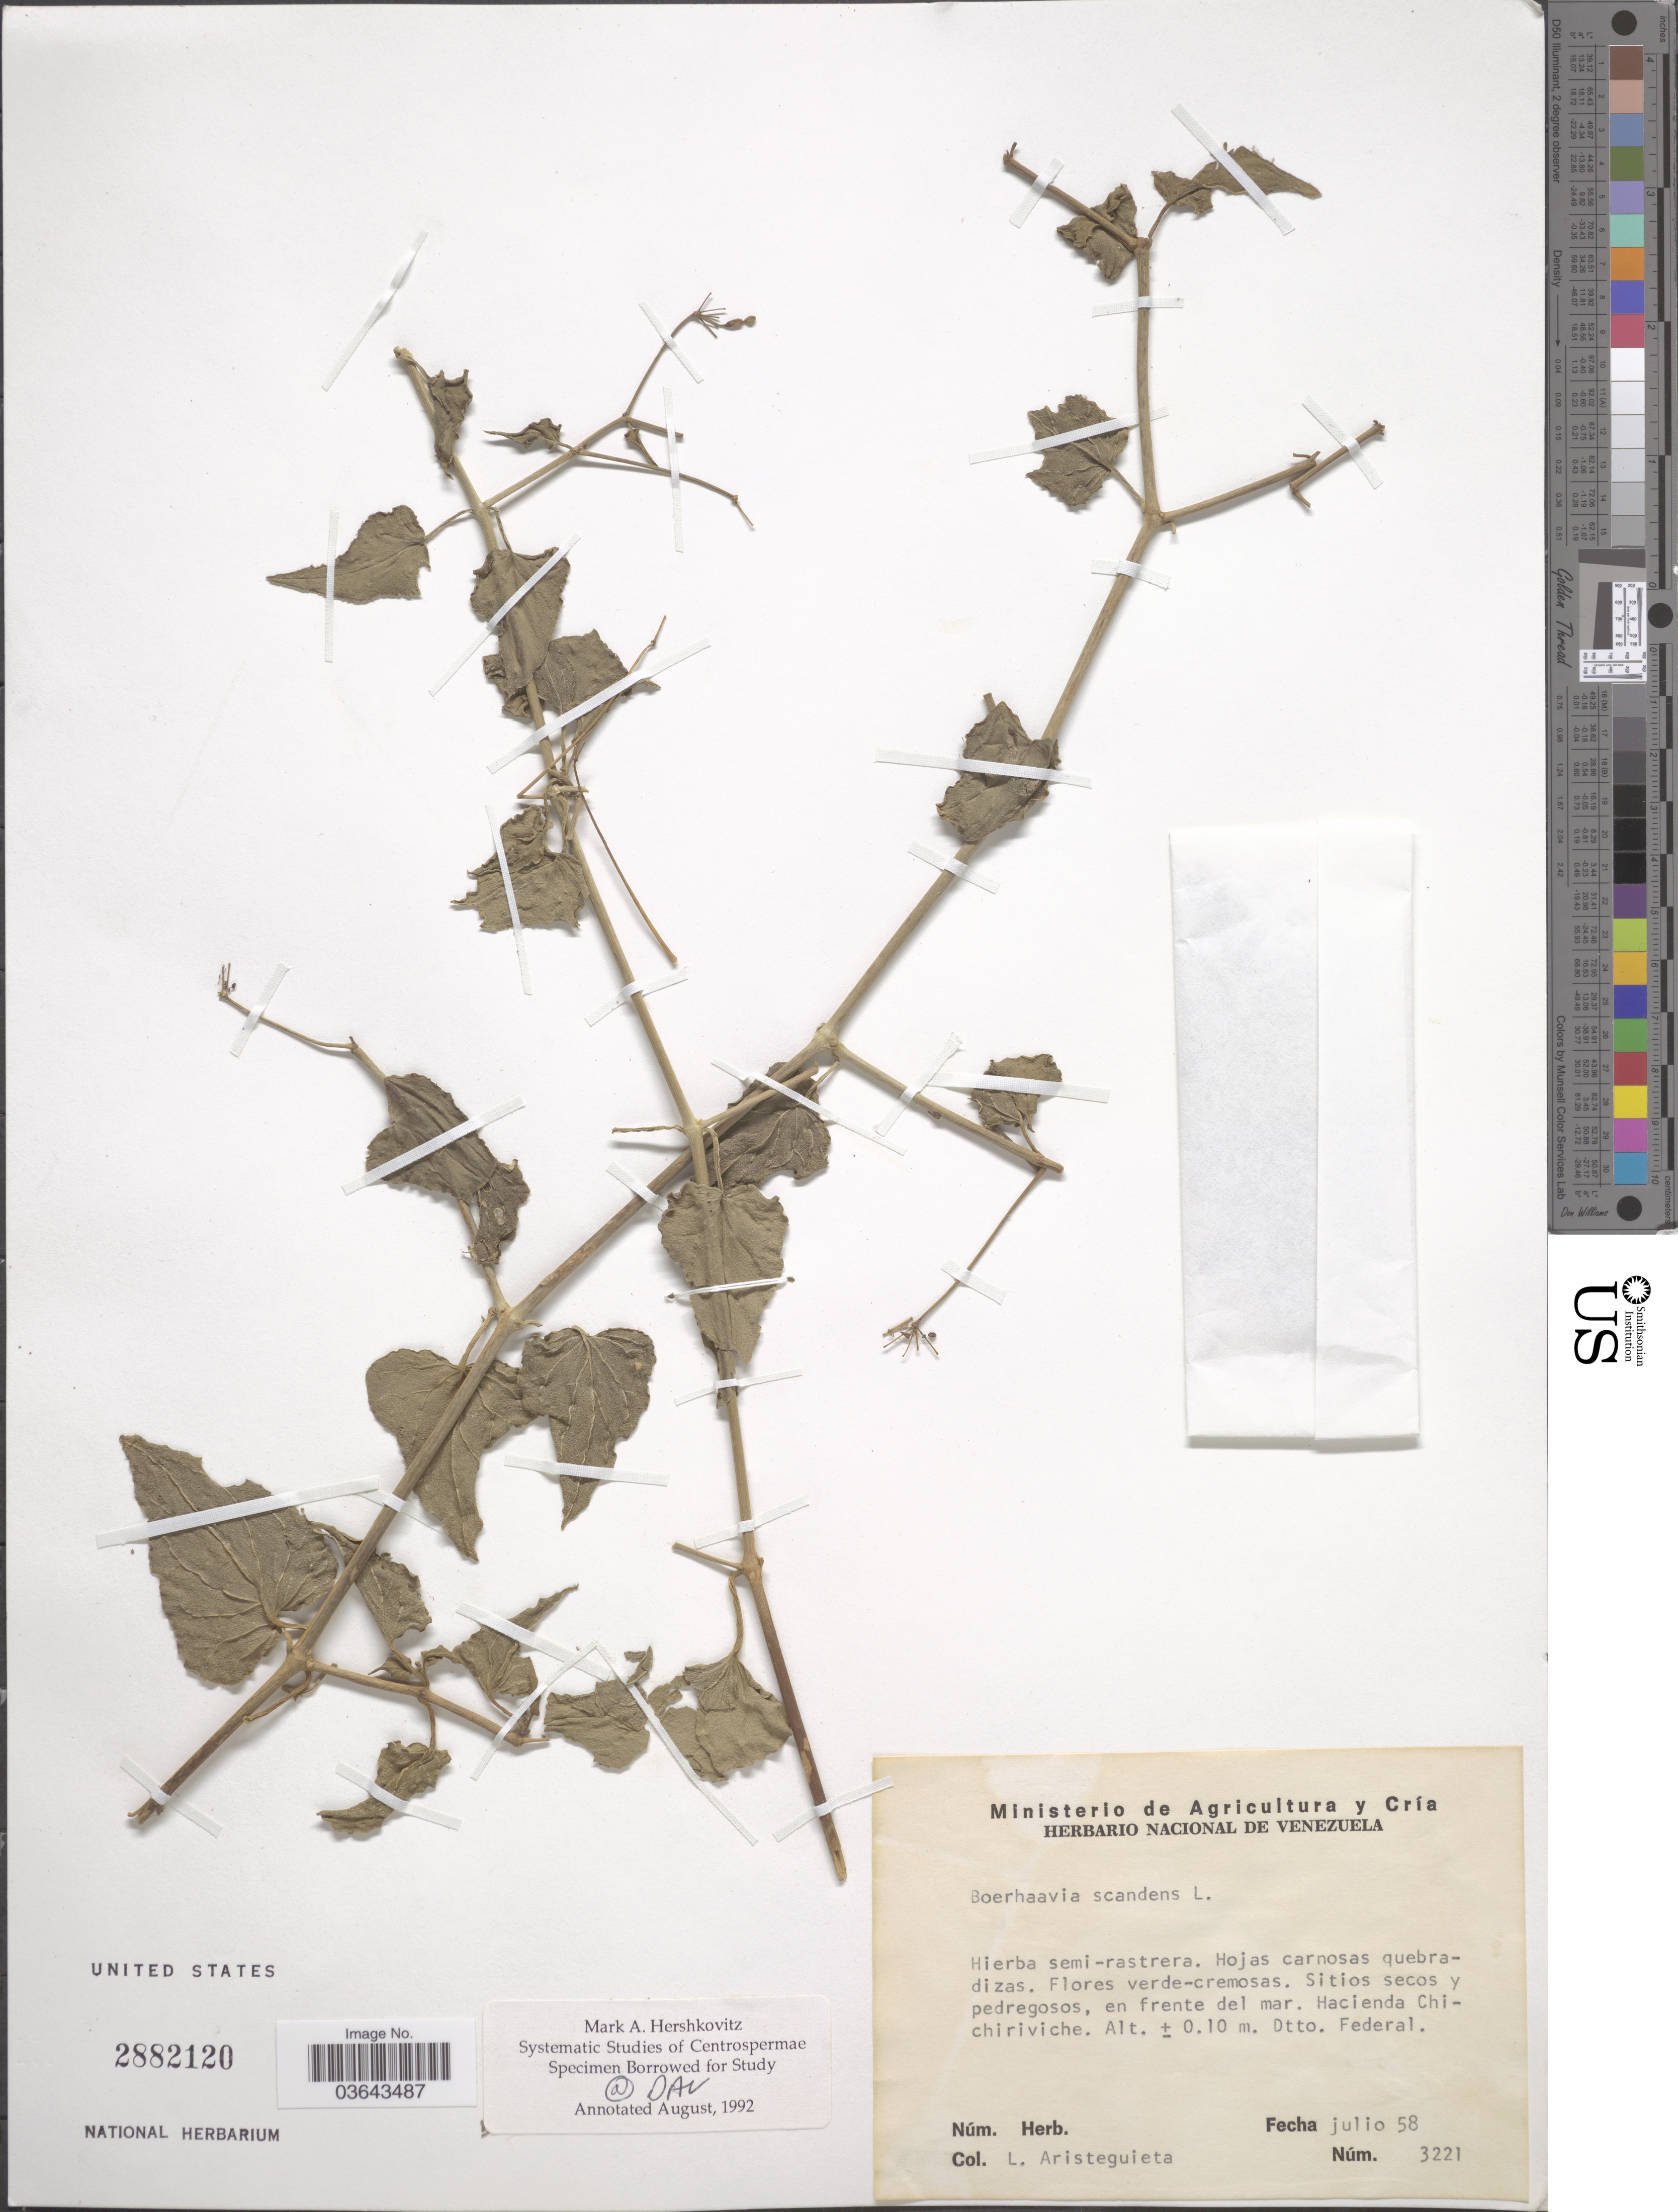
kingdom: Plantae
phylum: Tracheophyta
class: Magnoliopsida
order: Caryophyllales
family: Nyctaginaceae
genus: Boerhavia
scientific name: Boerhavia scandens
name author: L.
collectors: L. Aristeguieta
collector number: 3221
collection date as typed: Transcribed d/m/y: /7/58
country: Venezuela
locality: Hacienda Chichiriviche. Dtto. Federal.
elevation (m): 0.1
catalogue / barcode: US 2882120